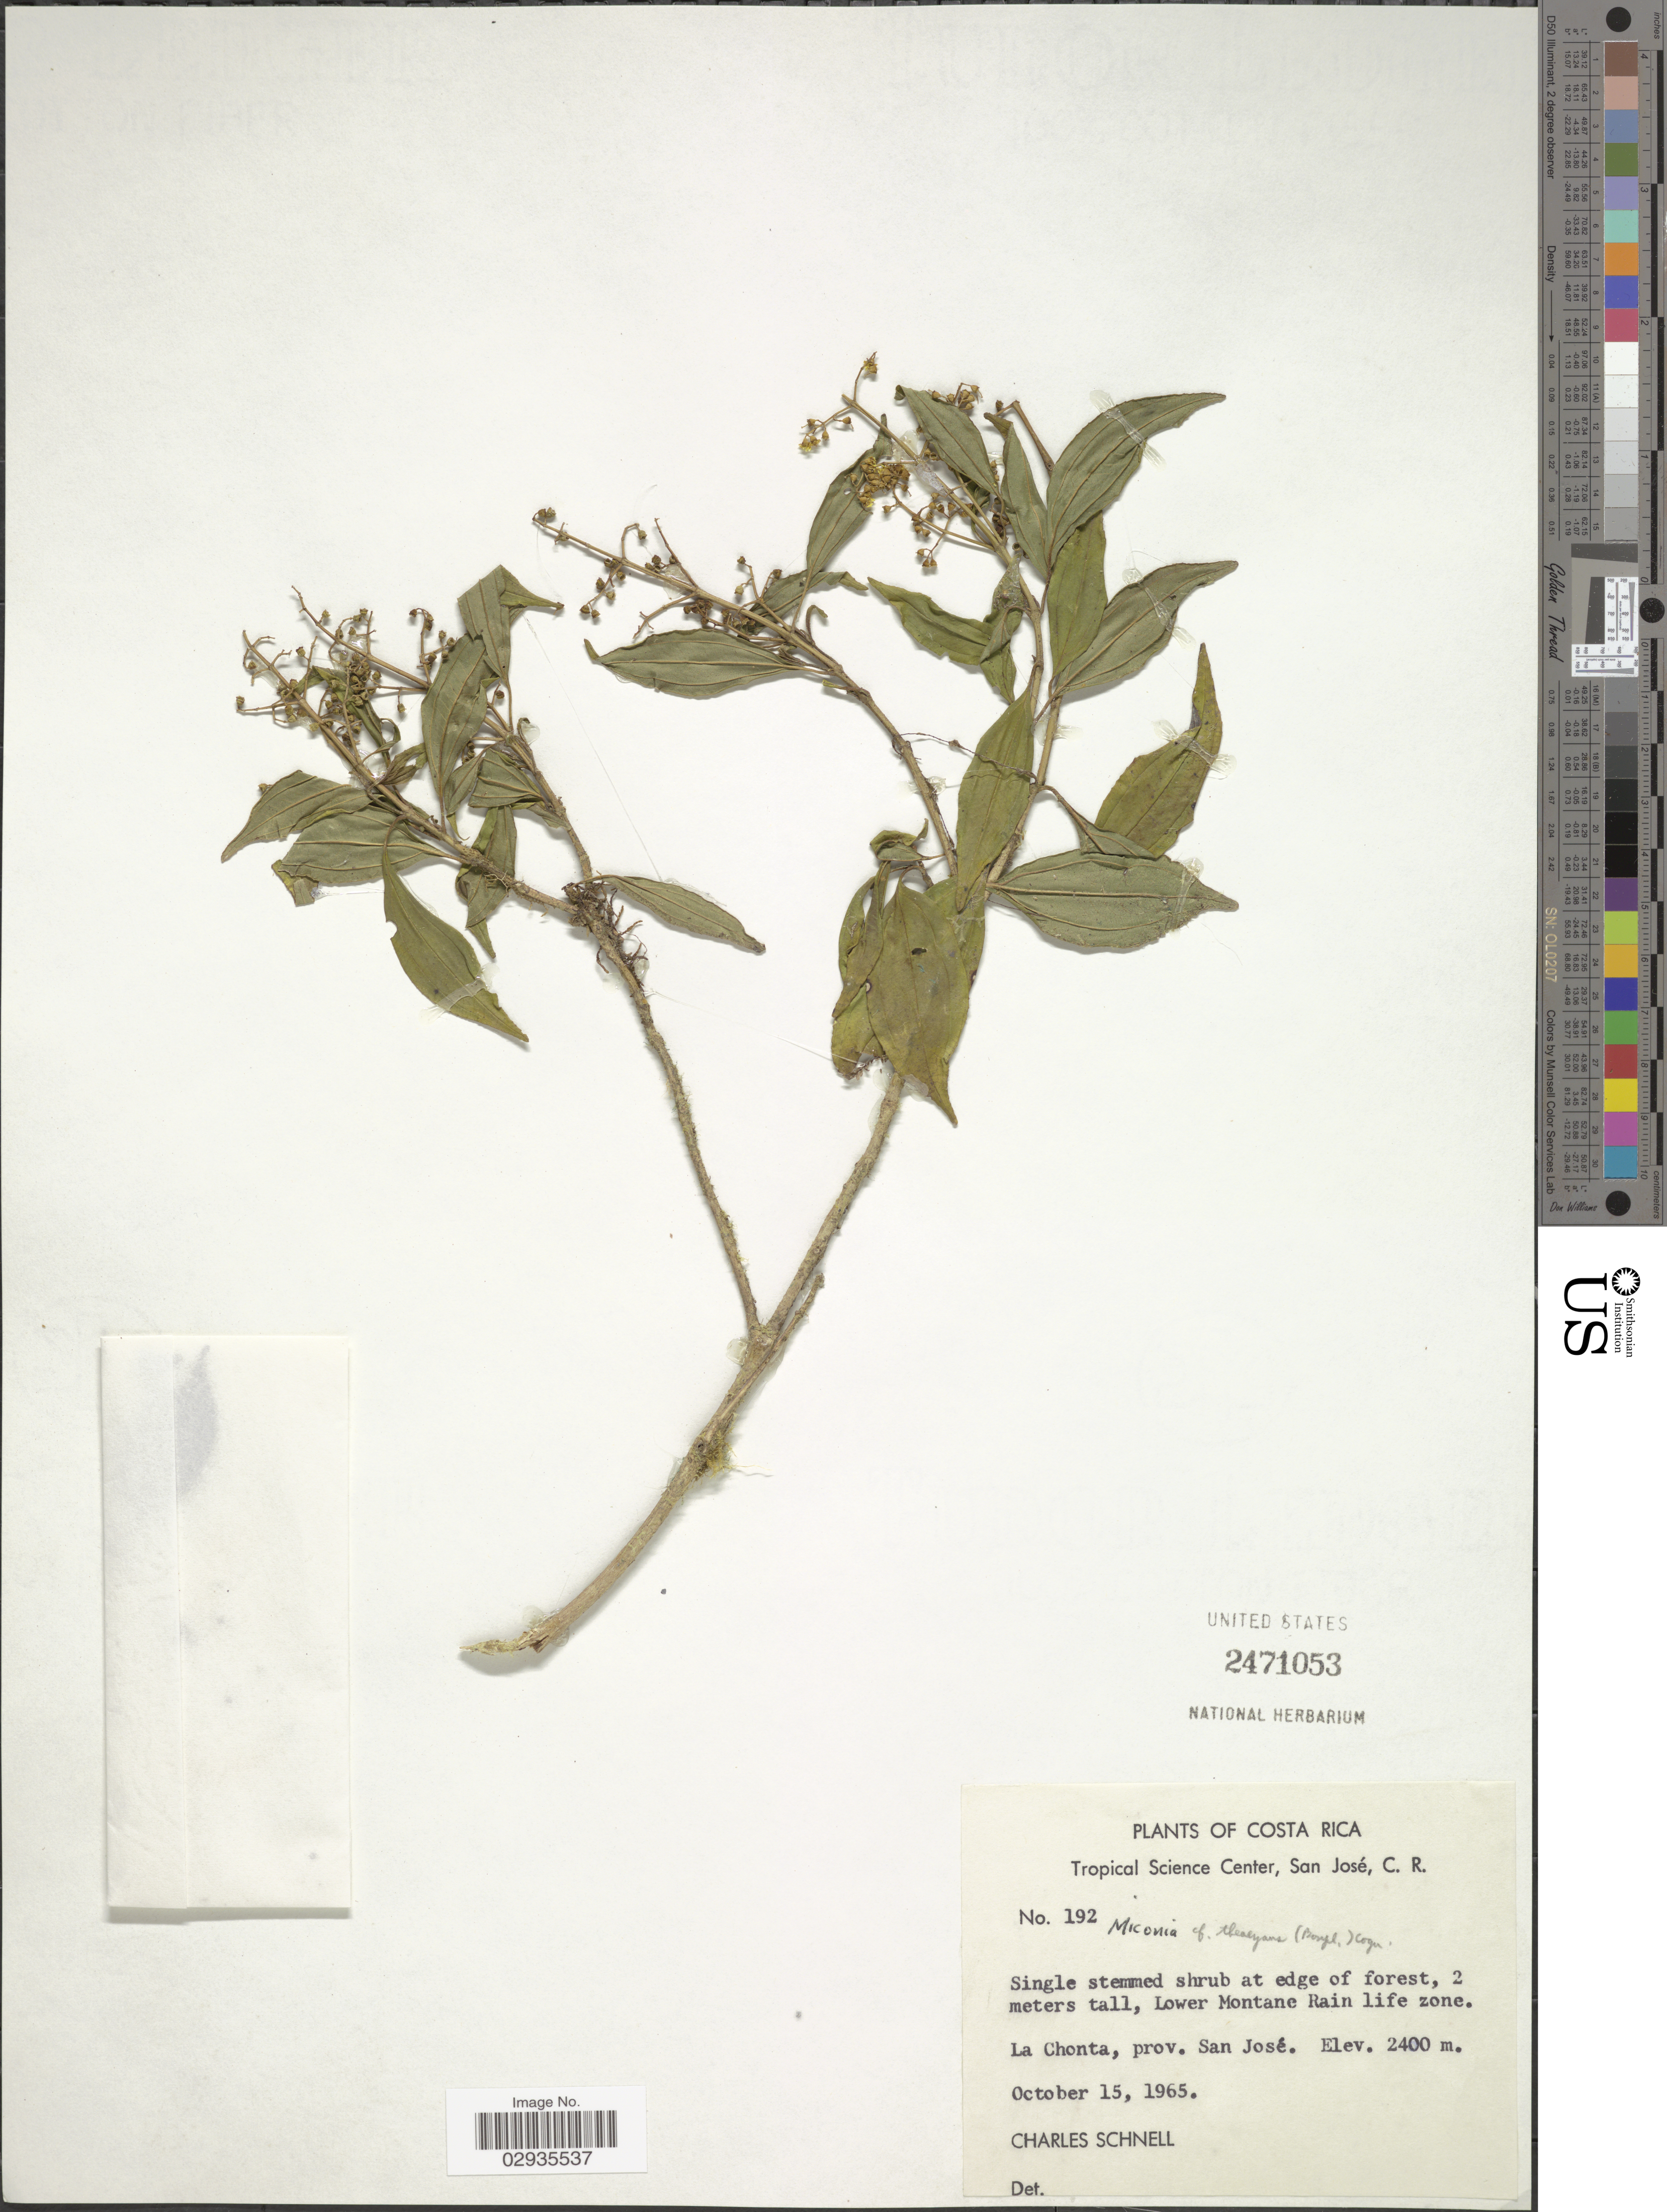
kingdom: Plantae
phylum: Tracheophyta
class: Magnoliopsida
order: Myrtales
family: Melastomataceae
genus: Miconia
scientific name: Miconia sp.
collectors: C. Schnell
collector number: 192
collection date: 1965-10-15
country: Costa Rica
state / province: San José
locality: Lower Montane Rain life zone, La Chonta.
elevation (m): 2400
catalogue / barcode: US 2471053